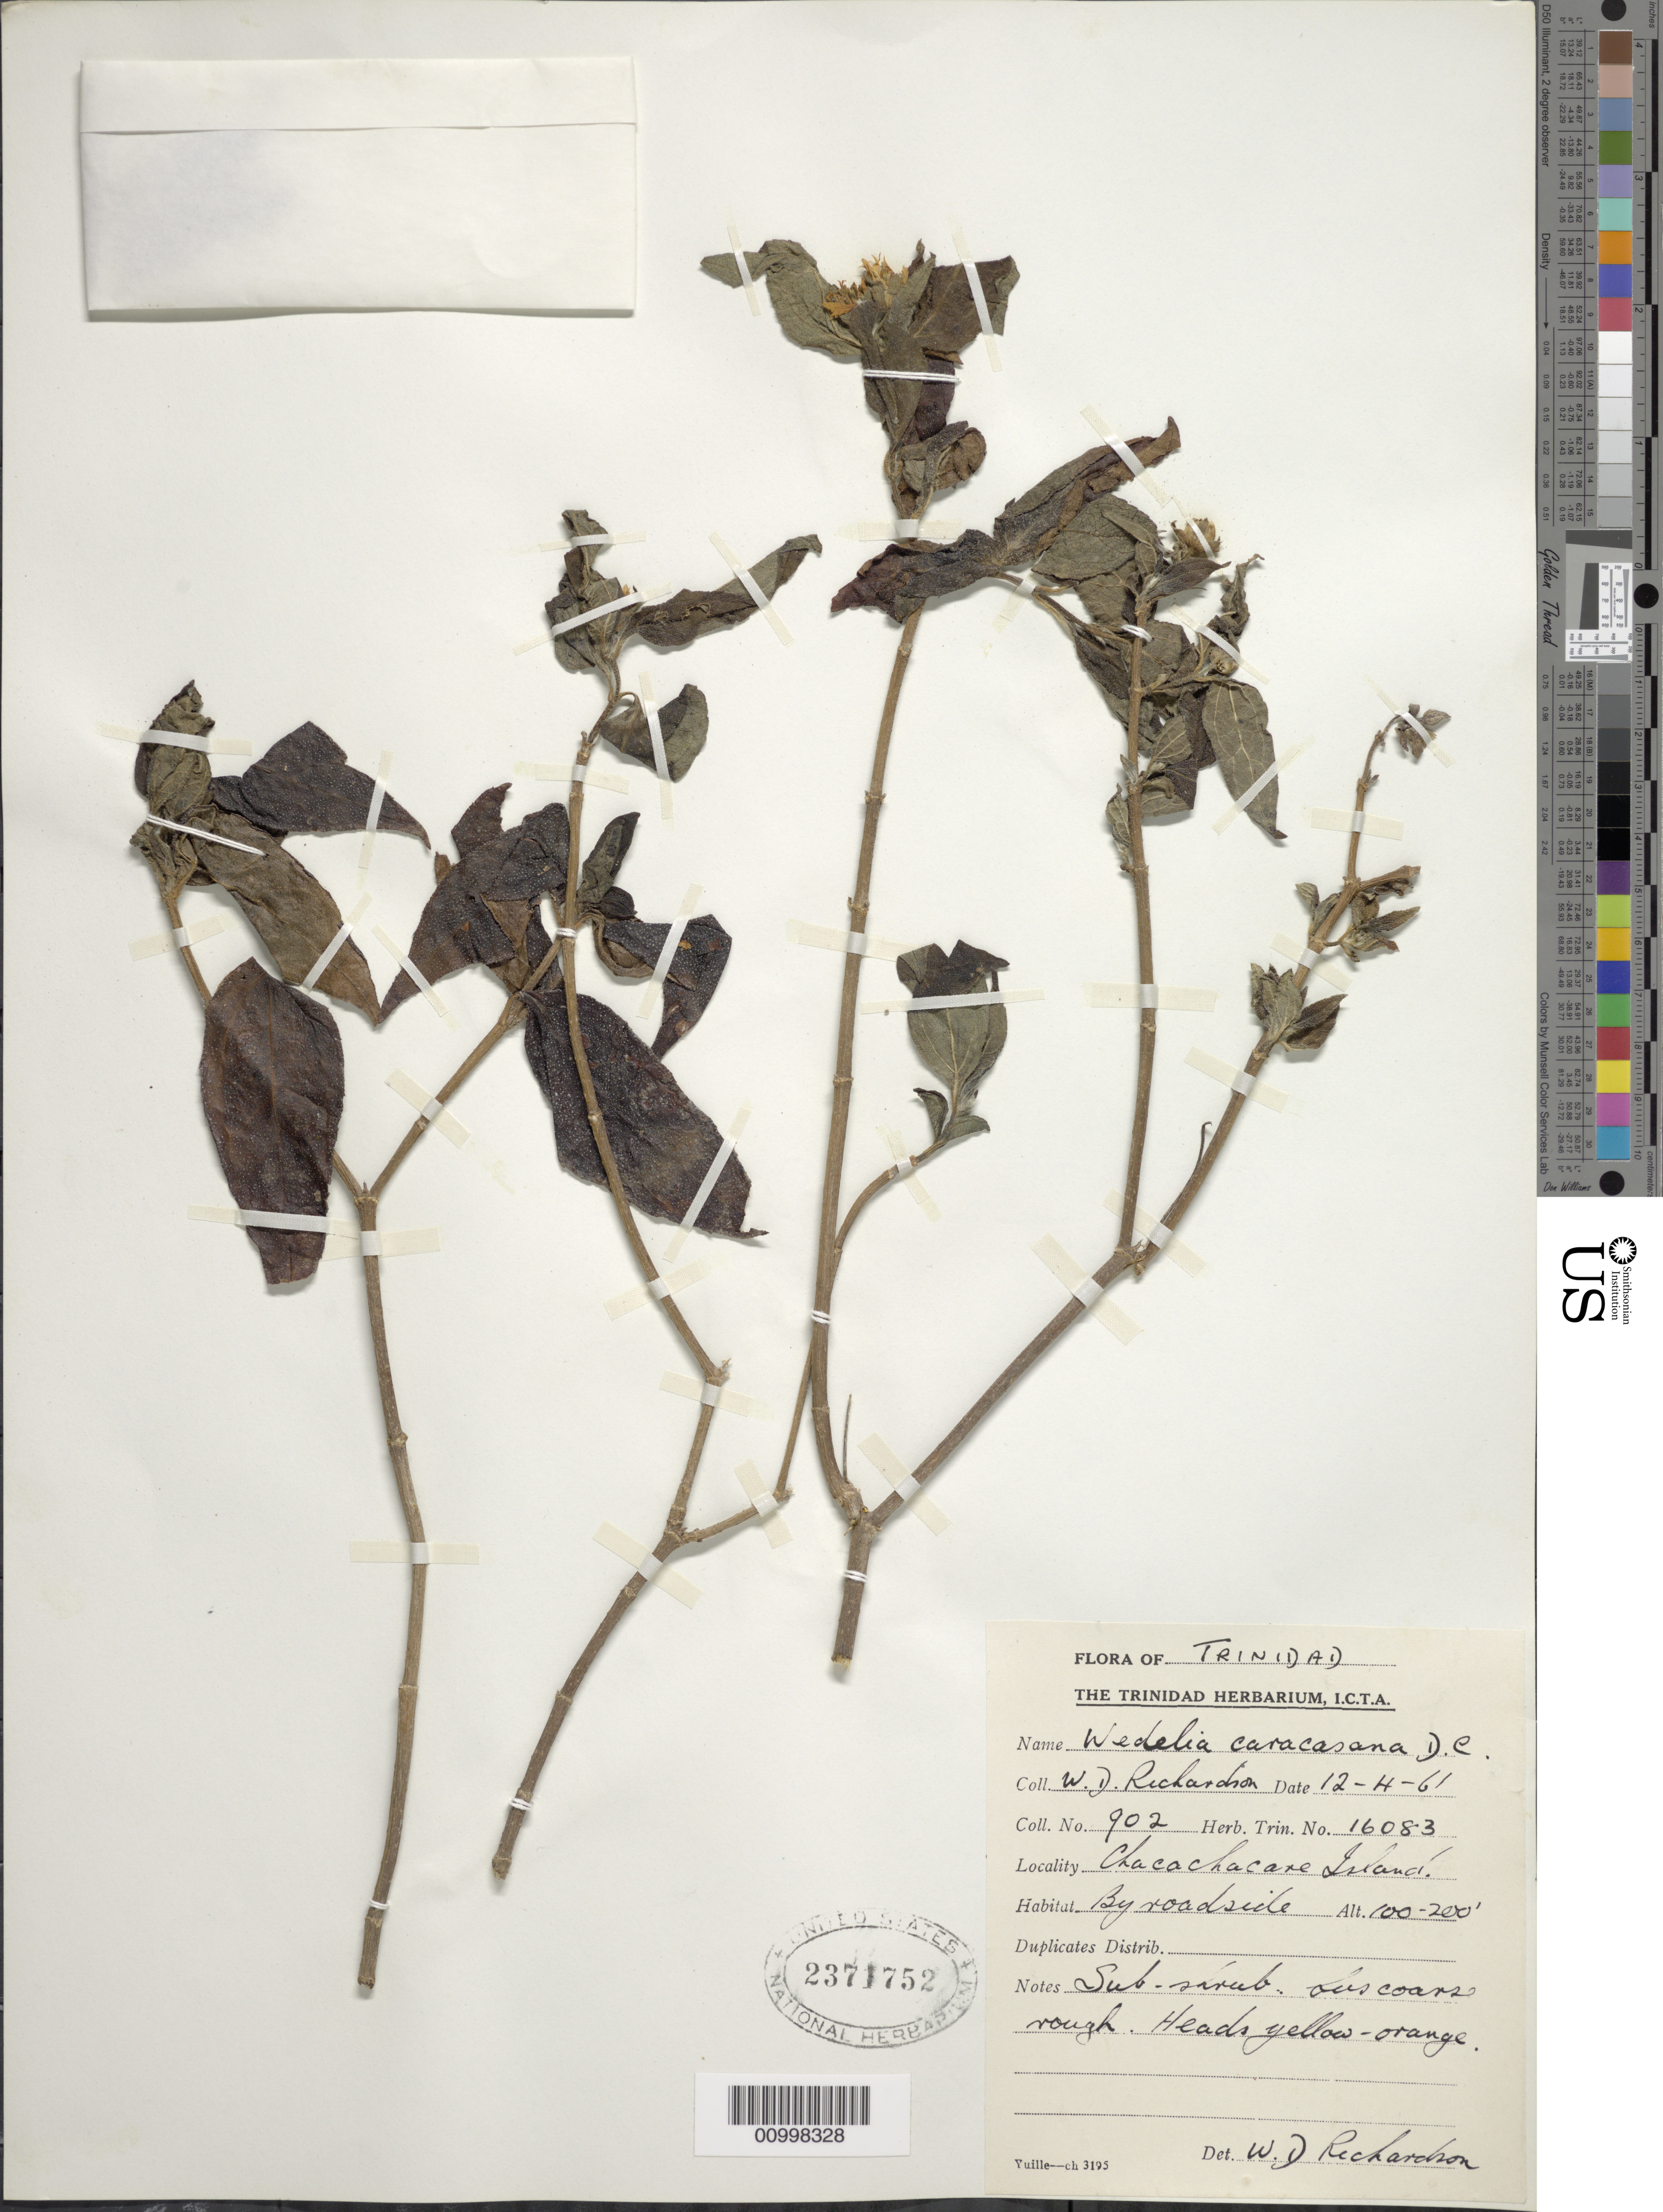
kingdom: Plantae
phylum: Tracheophyta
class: Magnoliopsida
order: Asterales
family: Asteraceae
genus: Wedelia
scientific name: Wedelia calycina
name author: Rich.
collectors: W. D. Richardson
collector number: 902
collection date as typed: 12 Apr 1961 or 04 Dec 1961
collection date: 1961-04-12 or 1961-12-04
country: Trinidad and Tobago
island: Chacachacare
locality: Chacachacare Island, by roadside.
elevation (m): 30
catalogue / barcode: US 2371752